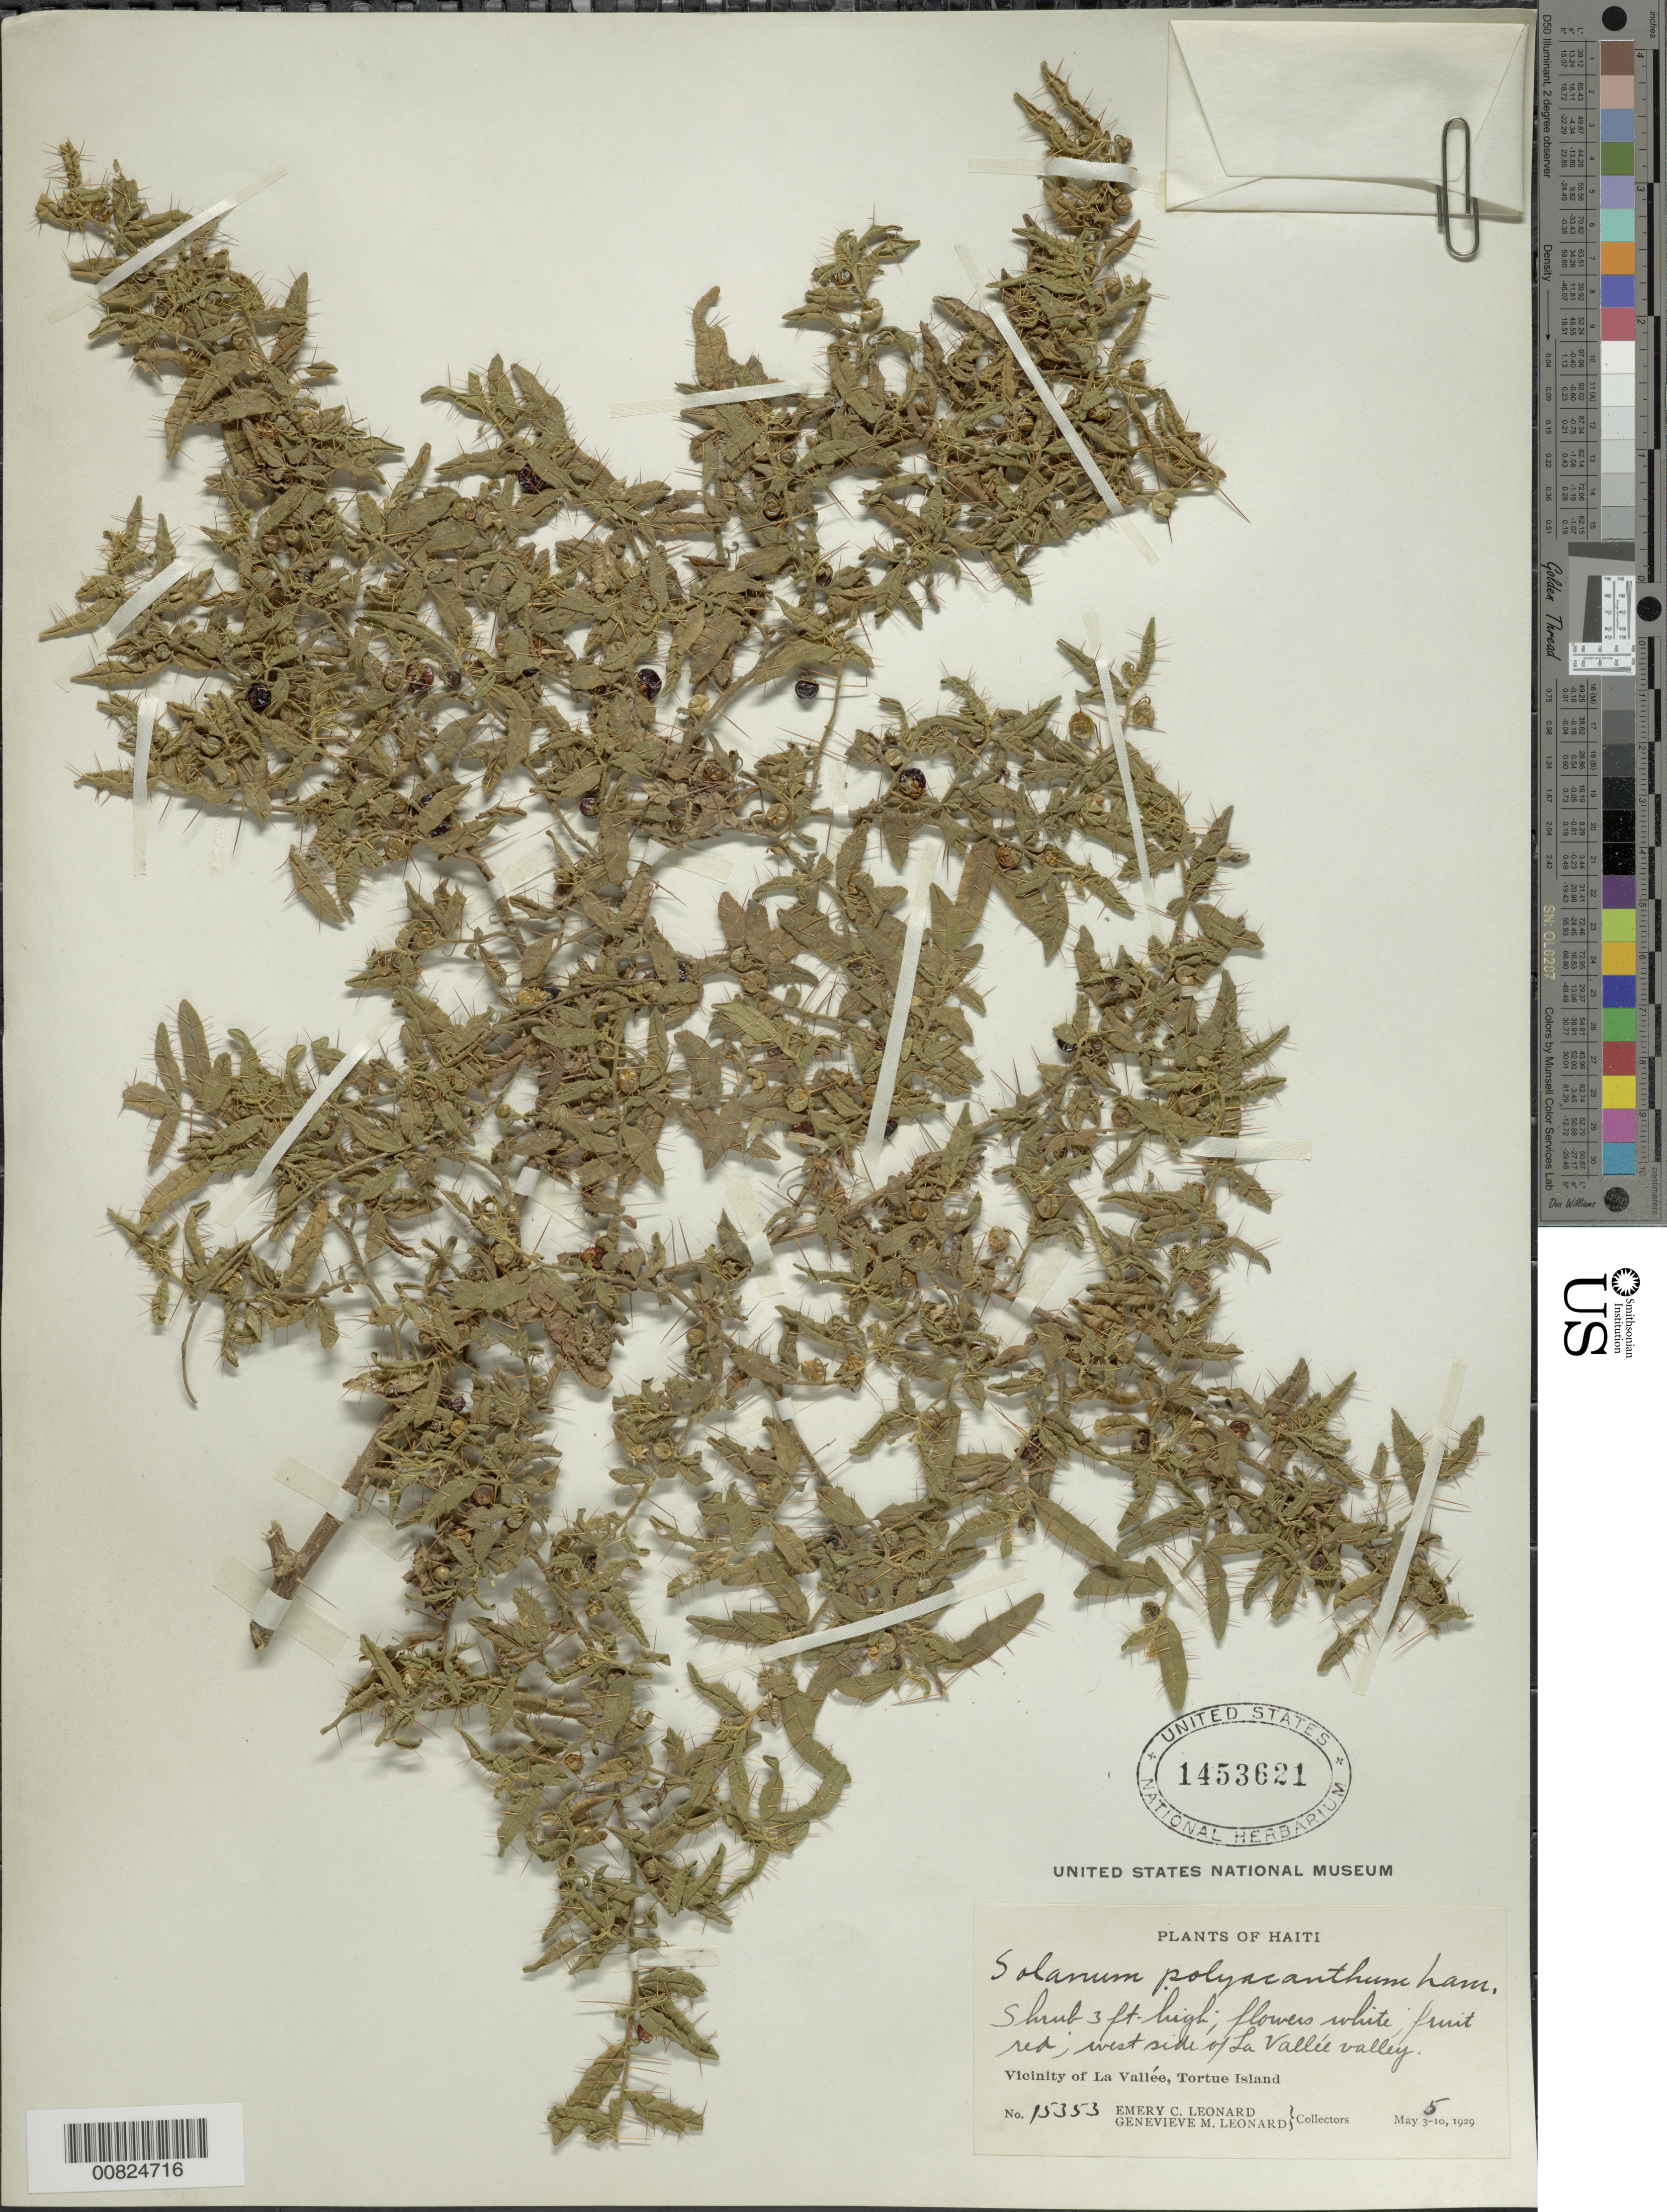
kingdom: Plantae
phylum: Tracheophyta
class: Magnoliopsida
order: Solanales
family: Solanaceae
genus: Solanum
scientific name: Solanum polycanthum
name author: Lam.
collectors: E. C. Leonard & G. M. Leonard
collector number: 15353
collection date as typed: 05 May 1929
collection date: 1929-05-05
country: Haiti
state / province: Nord-Ouest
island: Île de la Tortue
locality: Vicinity of La Vallée, W side of La vallée valley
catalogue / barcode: US 1453621